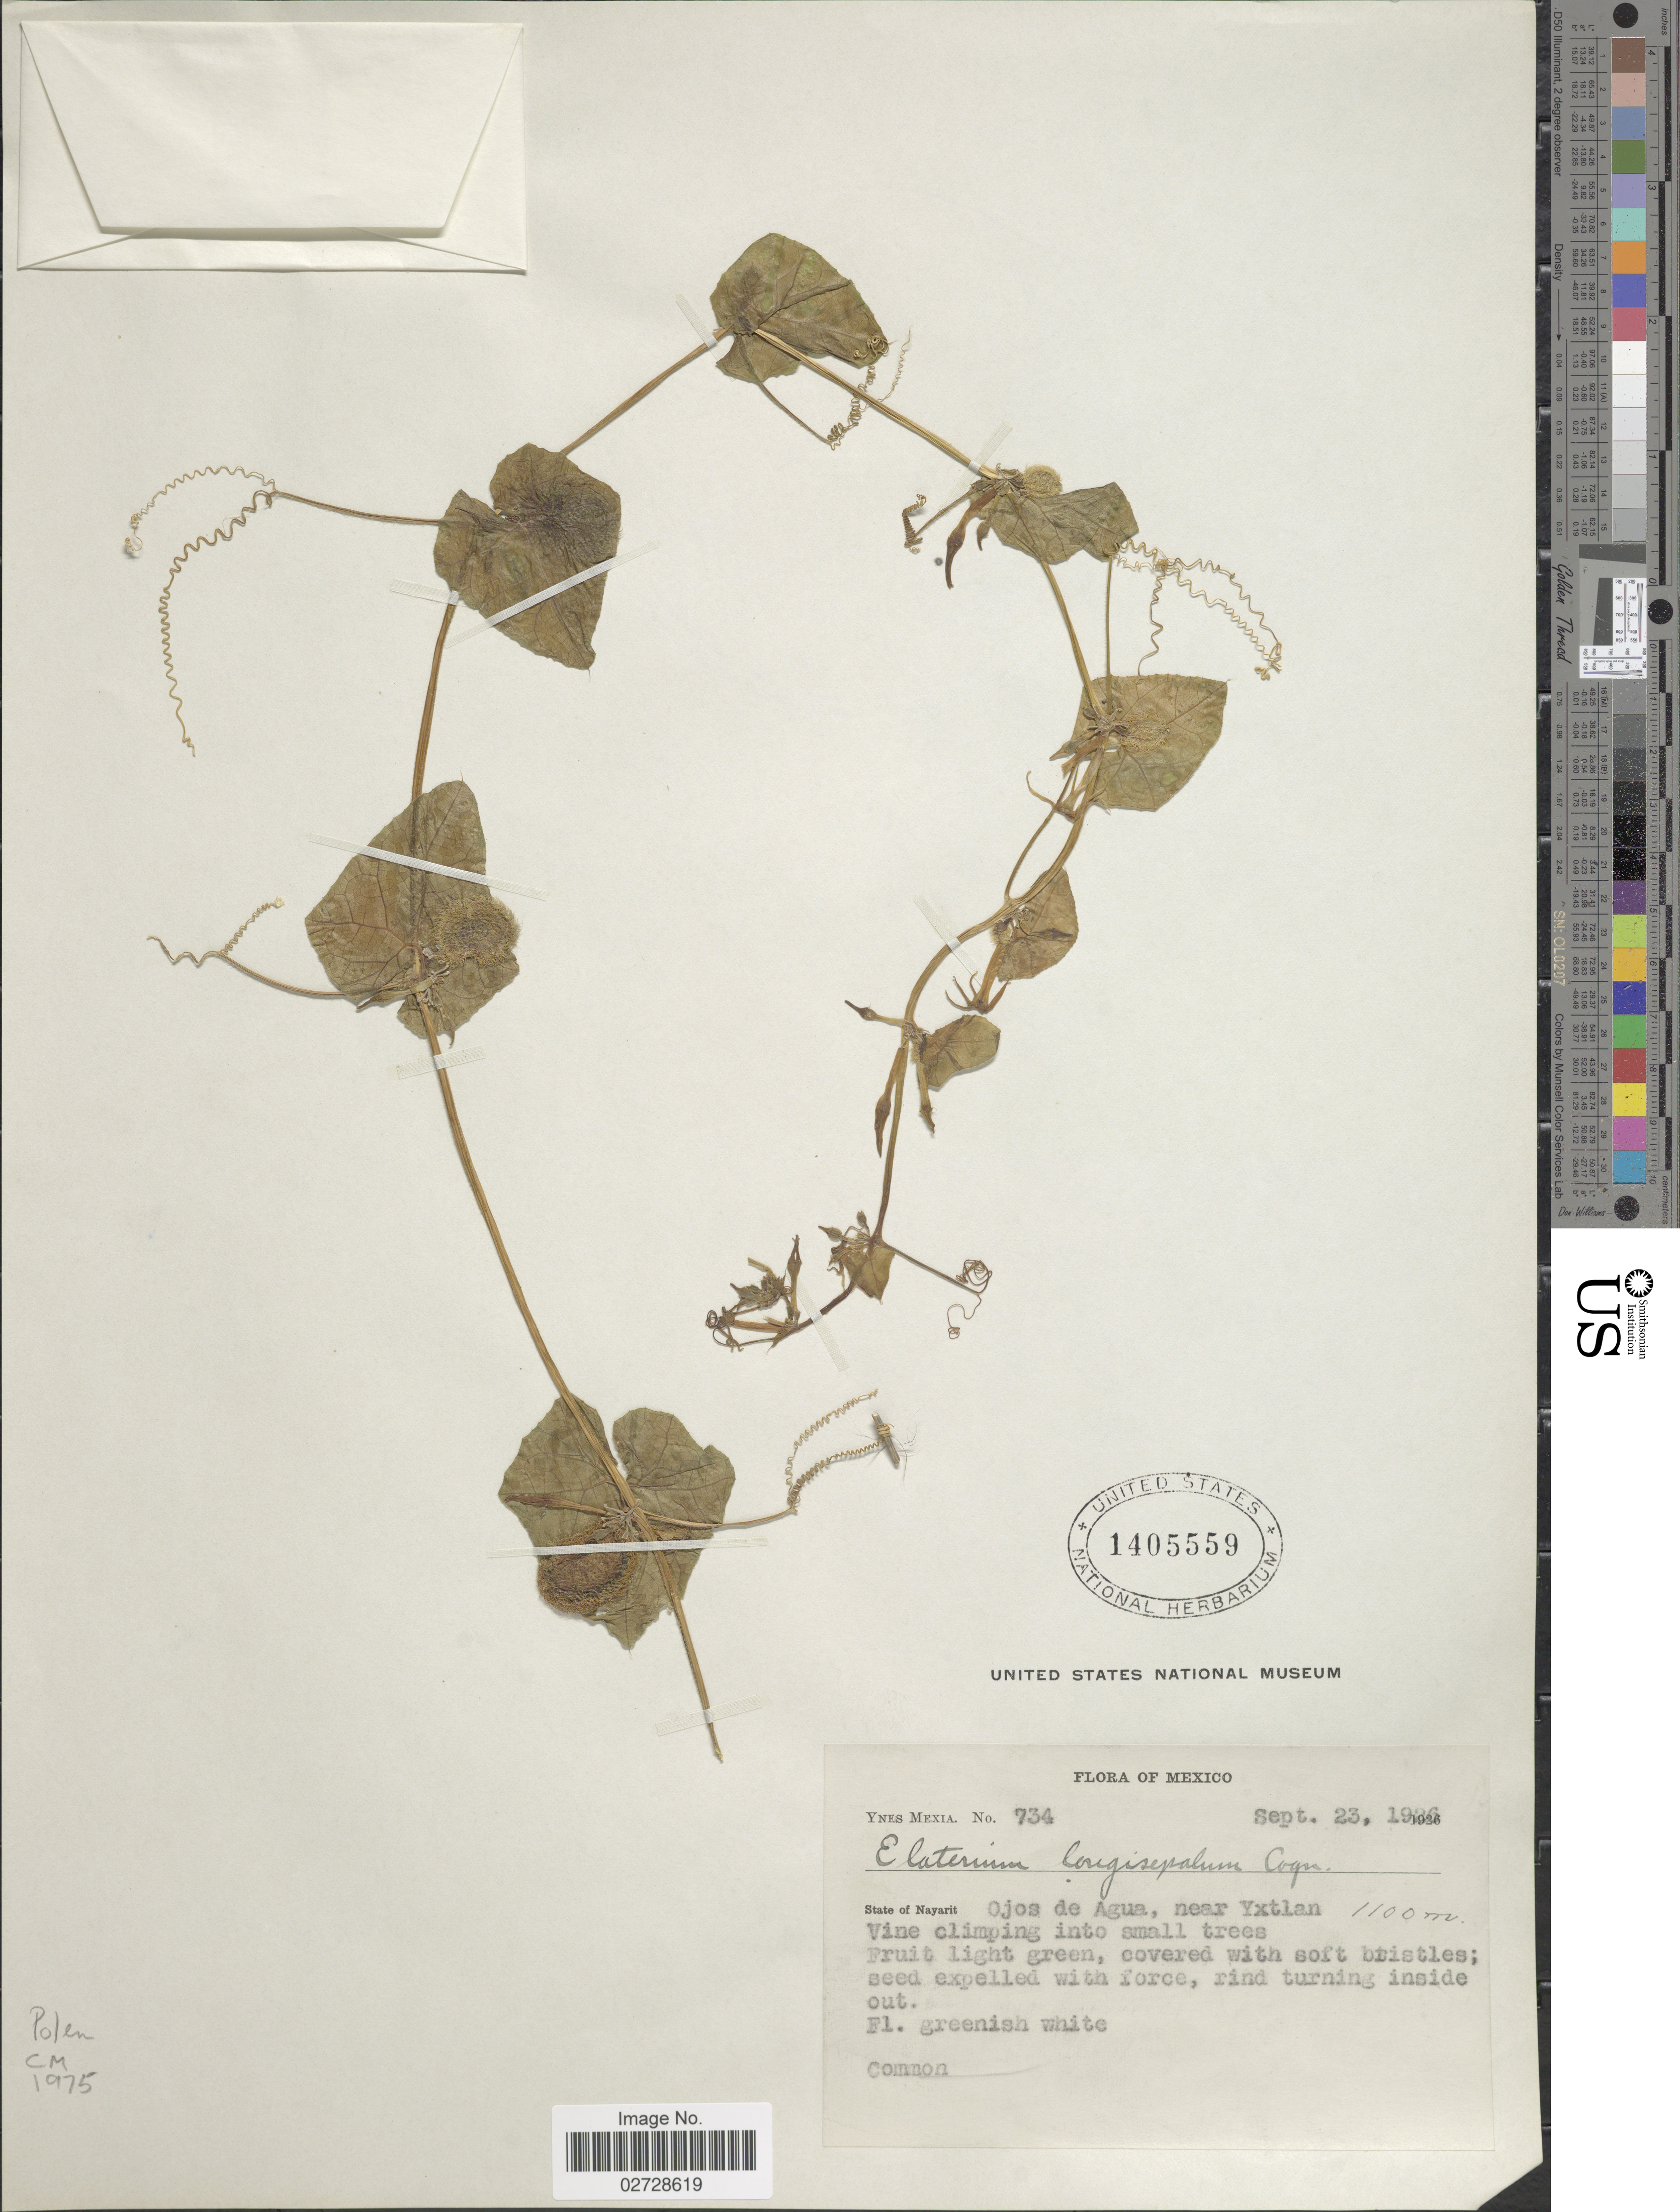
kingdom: Plantae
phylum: Tracheophyta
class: Magnoliopsida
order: Cucurbitales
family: Cucurbitaceae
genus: Cyclanthera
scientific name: Cyclanthera longisepala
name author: (Cogn.) H. Schaef. & S.S. Renner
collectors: Y. Mexia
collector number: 734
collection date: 1926-09-23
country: Mexico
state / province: Nayarit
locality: Ojos de Agua, near Yxtlan.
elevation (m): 1100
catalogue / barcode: US 1405559